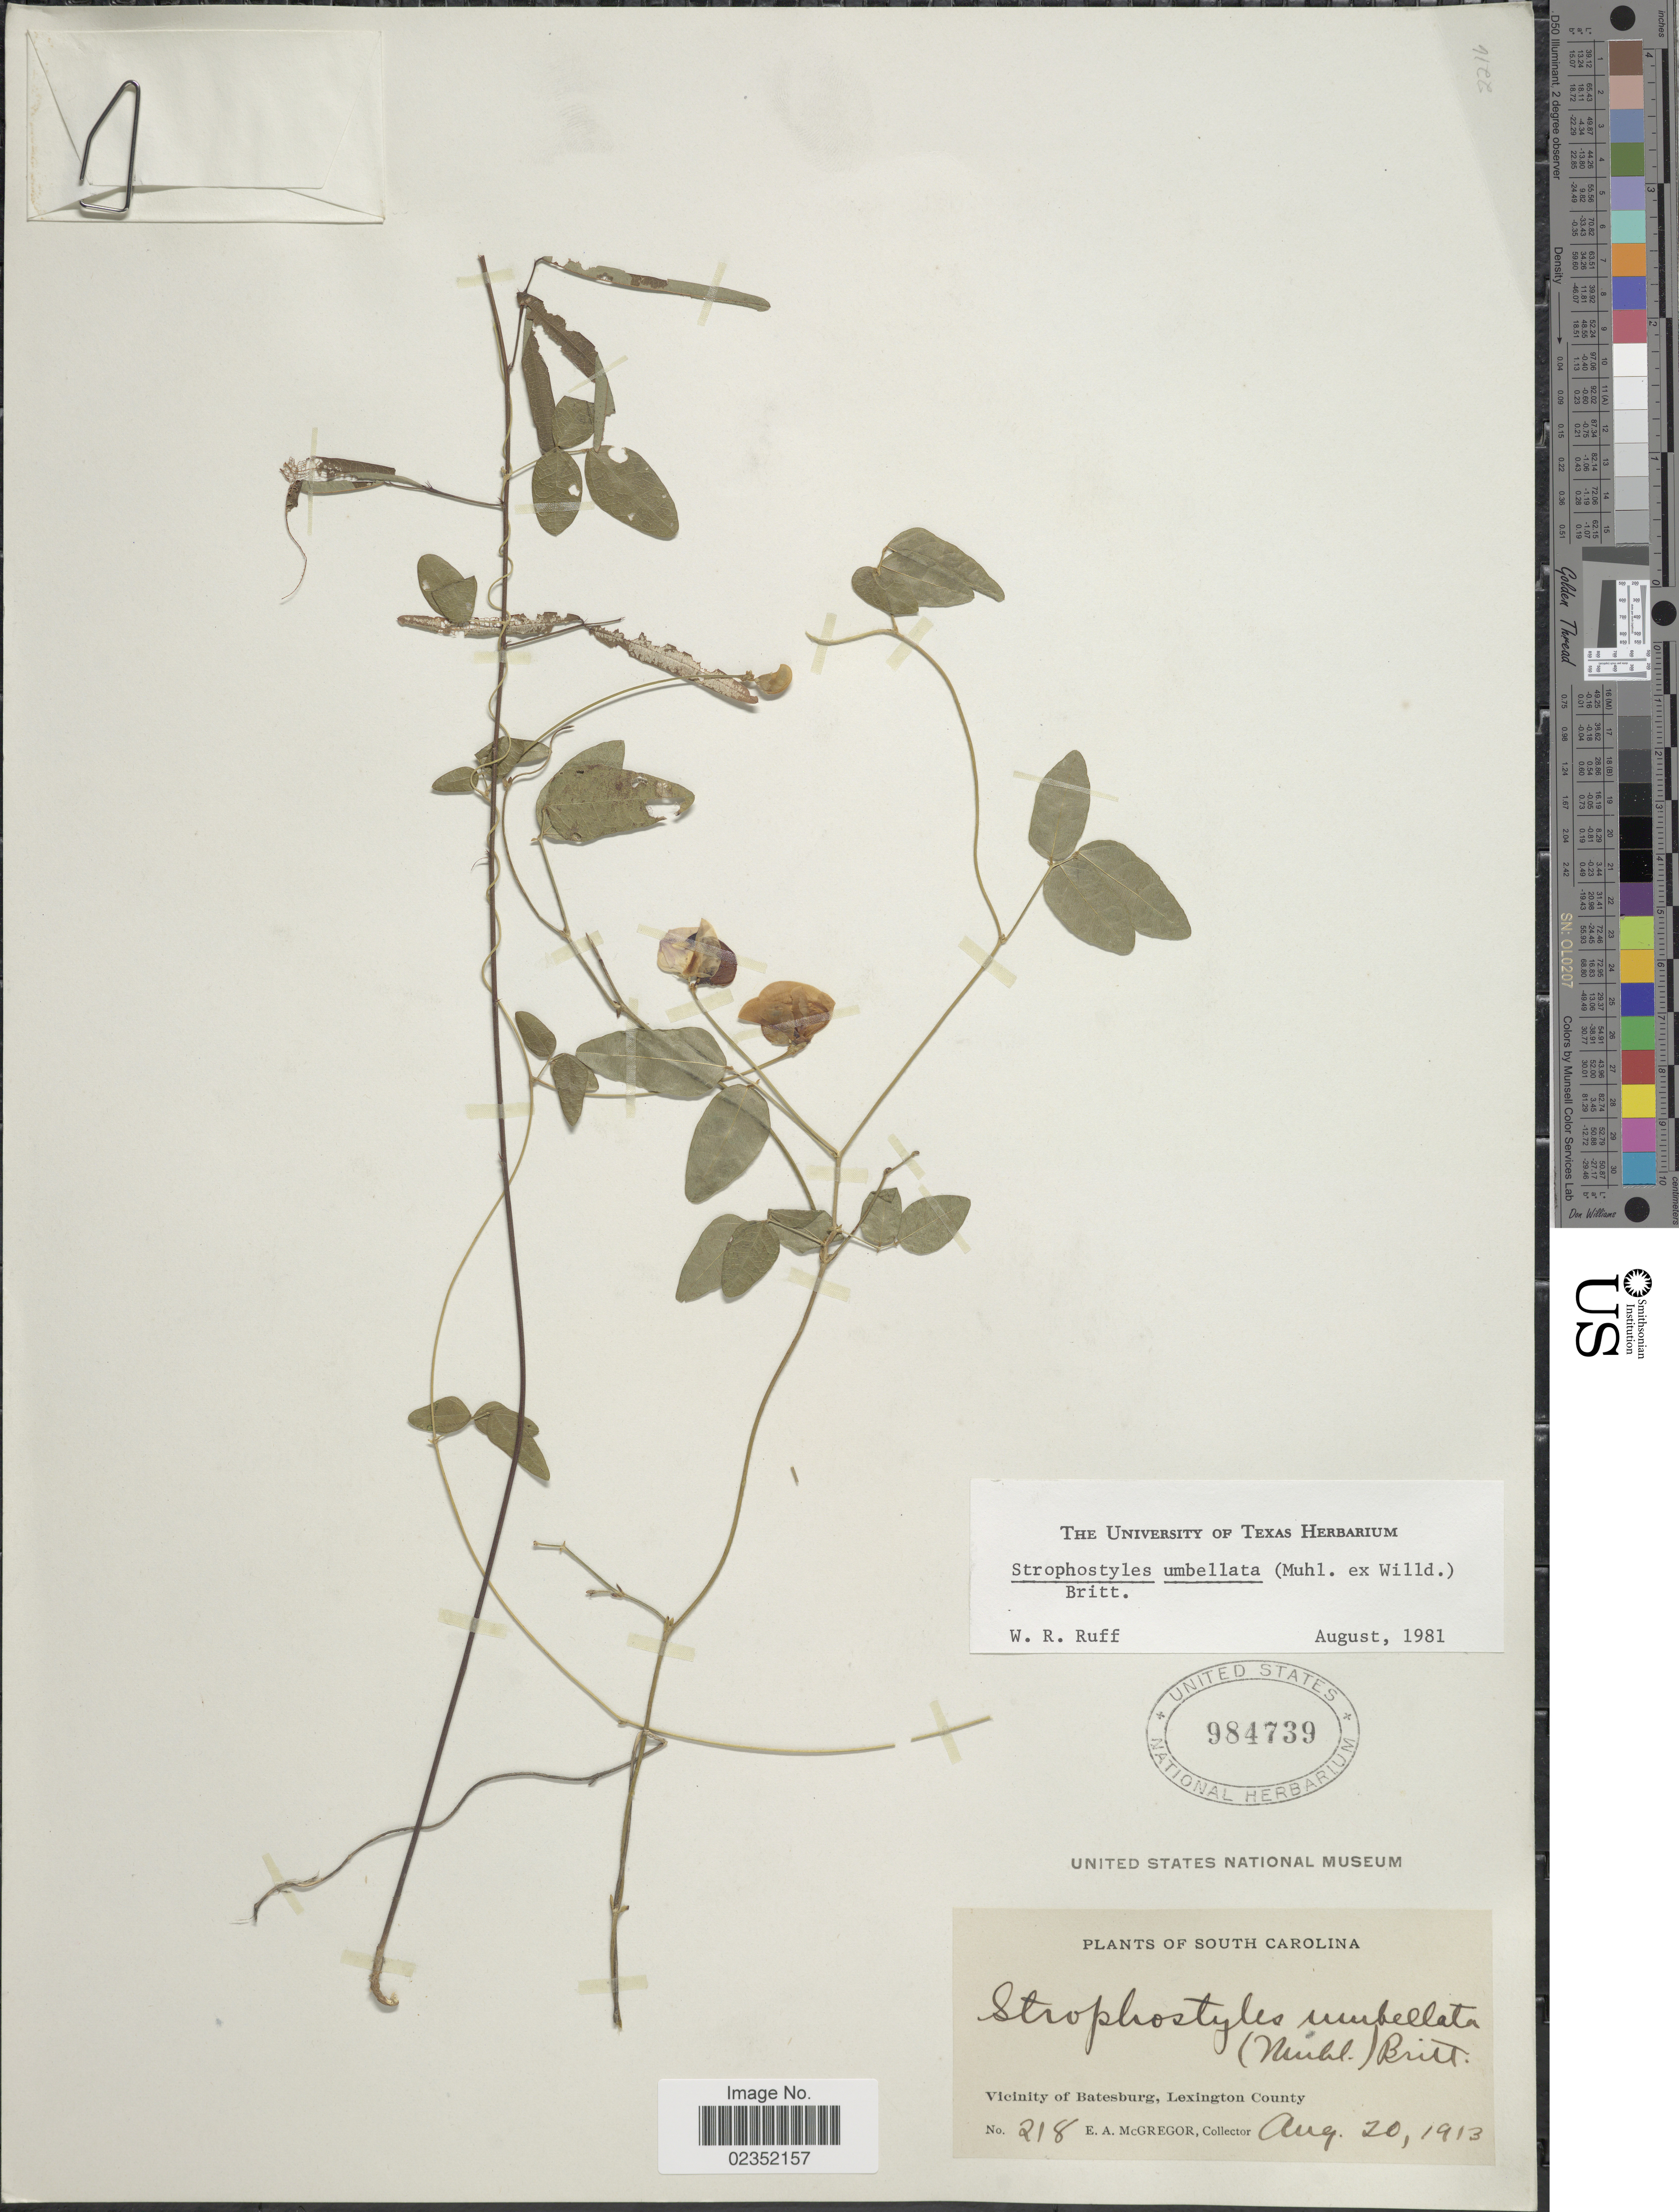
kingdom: Plantae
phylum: Tracheophyta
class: Magnoliopsida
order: Fabales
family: Fabaceae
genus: Strophostyles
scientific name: Strophostyles umbellata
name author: (Muhl. ex Willd.) Britton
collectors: E. A. McGregor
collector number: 218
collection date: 1913-08-20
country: United States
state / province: South Carolina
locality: Vicinity of Batesburg, Lexington County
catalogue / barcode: US 984739